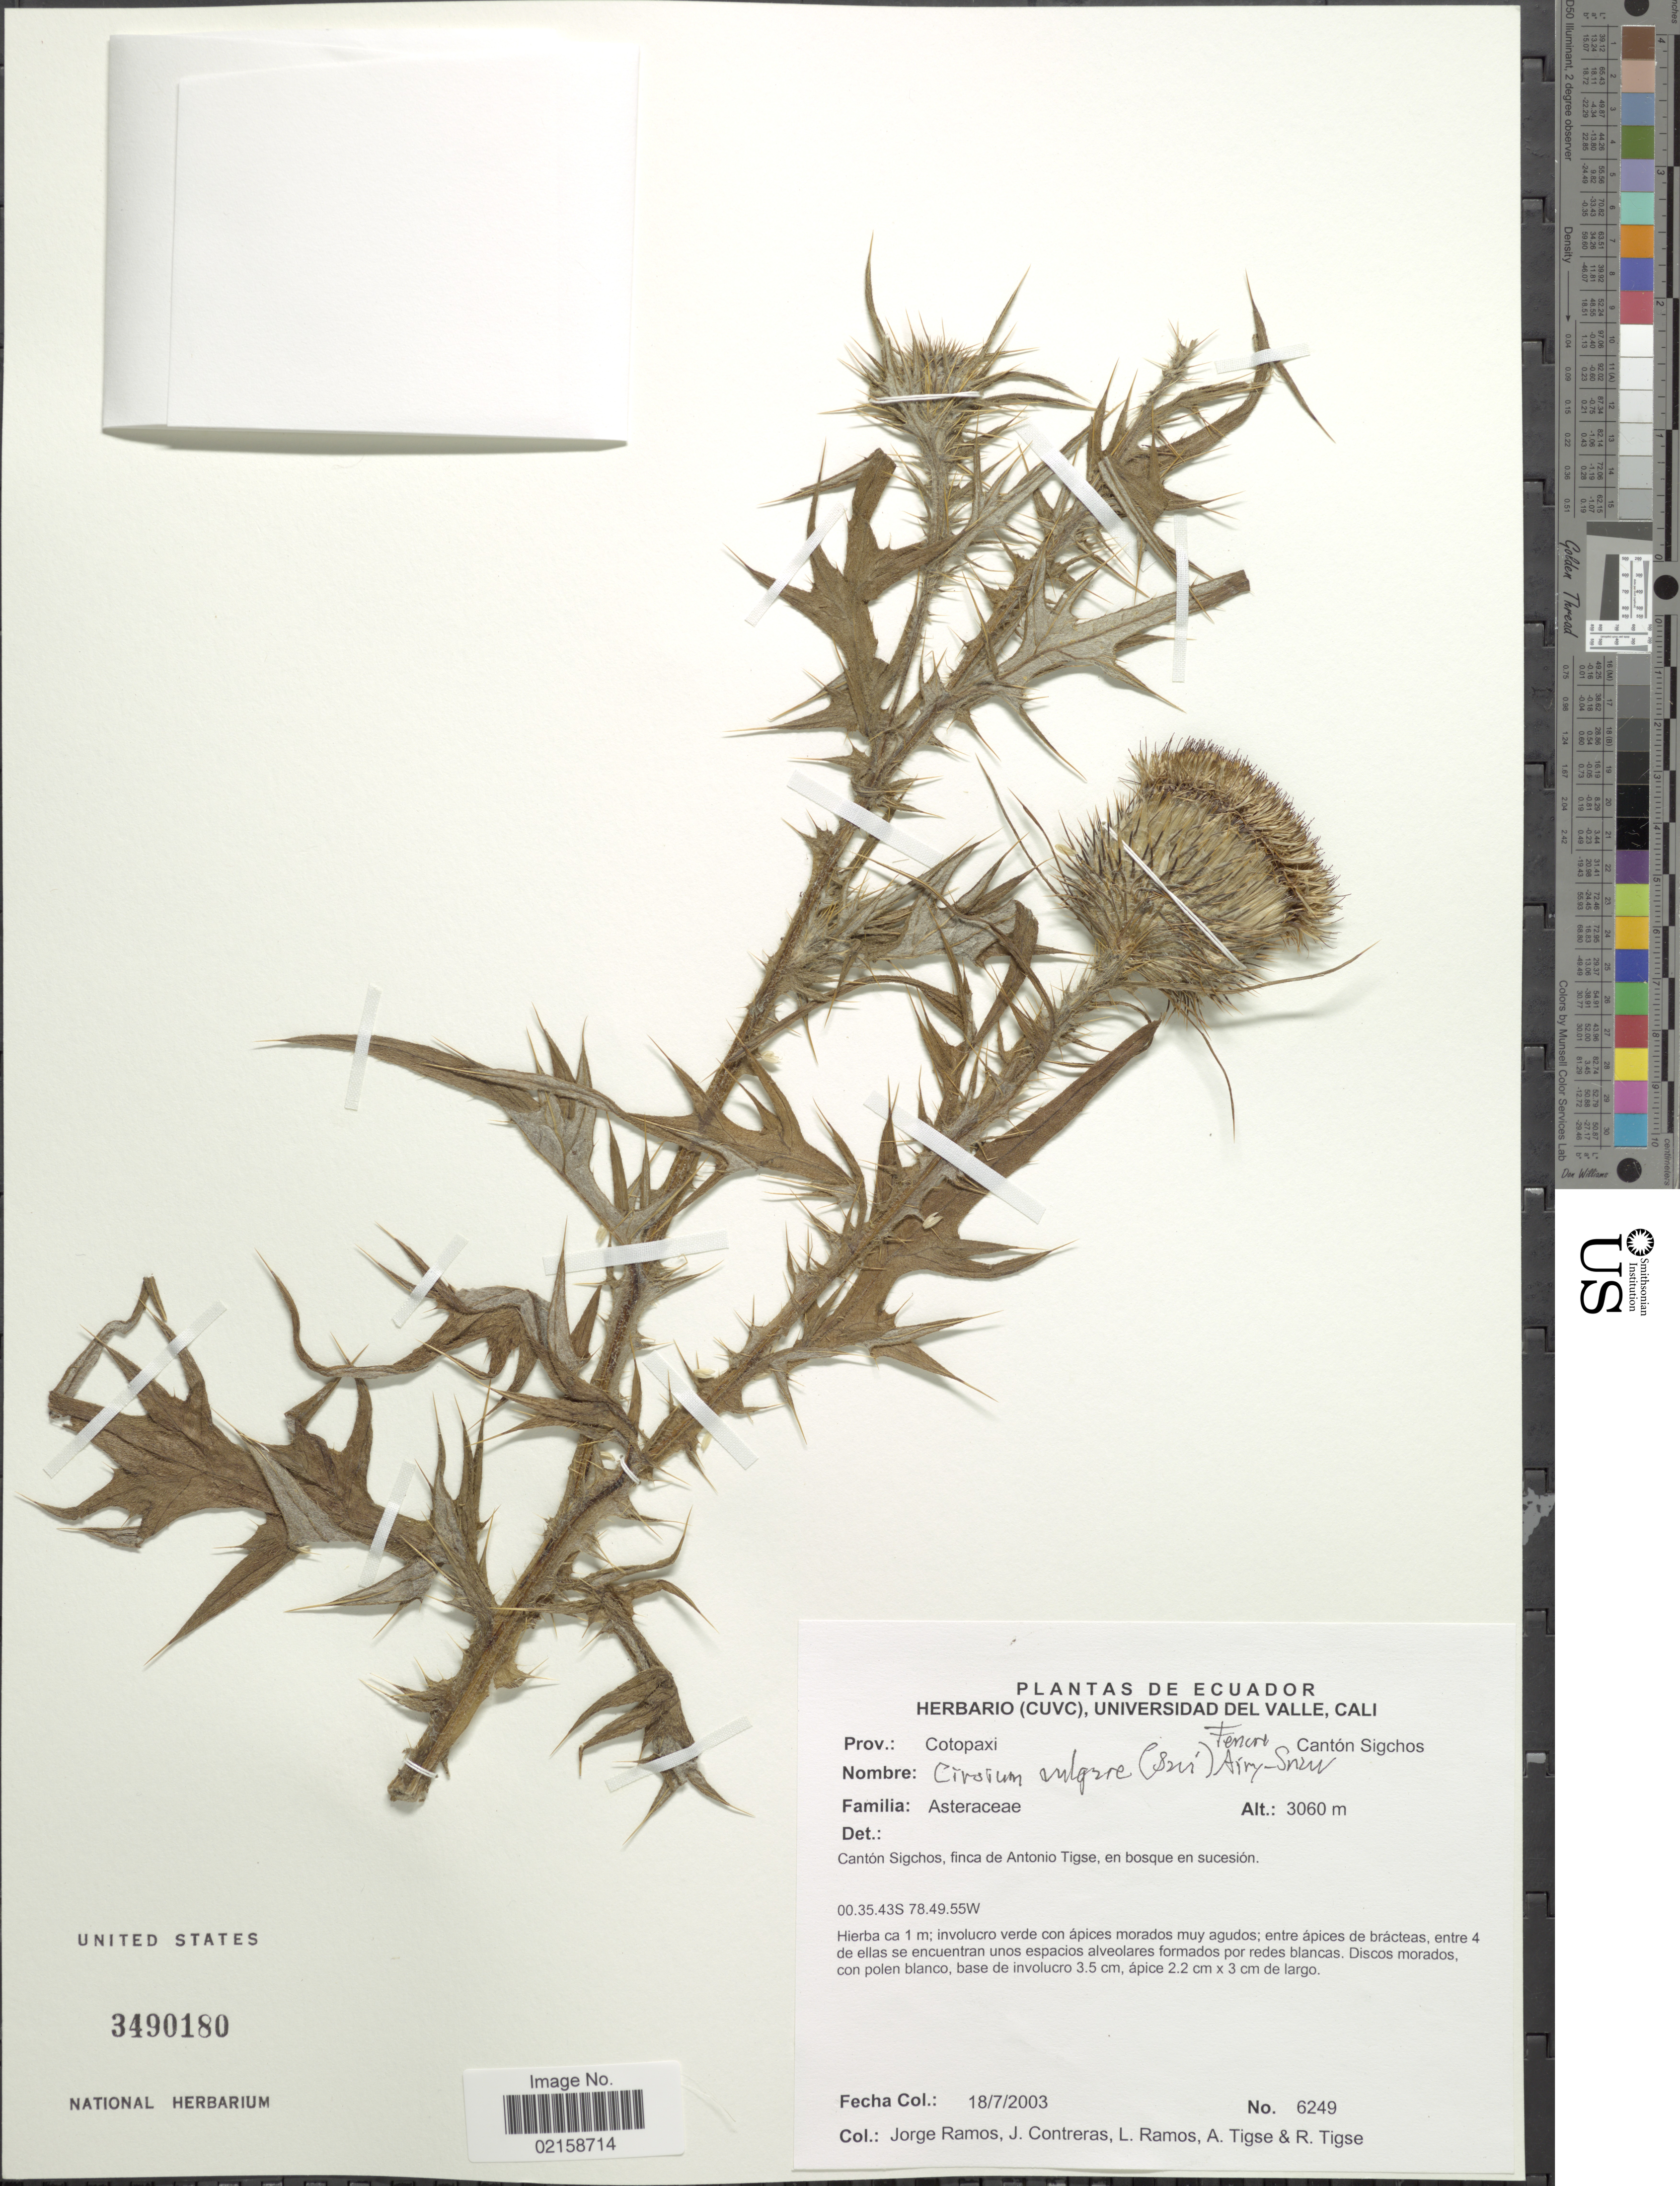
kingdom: Plantae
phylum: Tracheophyta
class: Magnoliopsida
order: Asterales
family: Asteraceae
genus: Cirsium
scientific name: Cirsium vulgare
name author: (Savi) Ten.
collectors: J. Ramos, J. Contreras, L. Ramos, A. Tigse & R. Tigse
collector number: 6249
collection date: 2003-07-18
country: Ecuador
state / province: Cotopaxi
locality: Cantón Sigchos, finca de Antonio Tigse, en bosque en sucesion.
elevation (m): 3060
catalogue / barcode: US 3490180